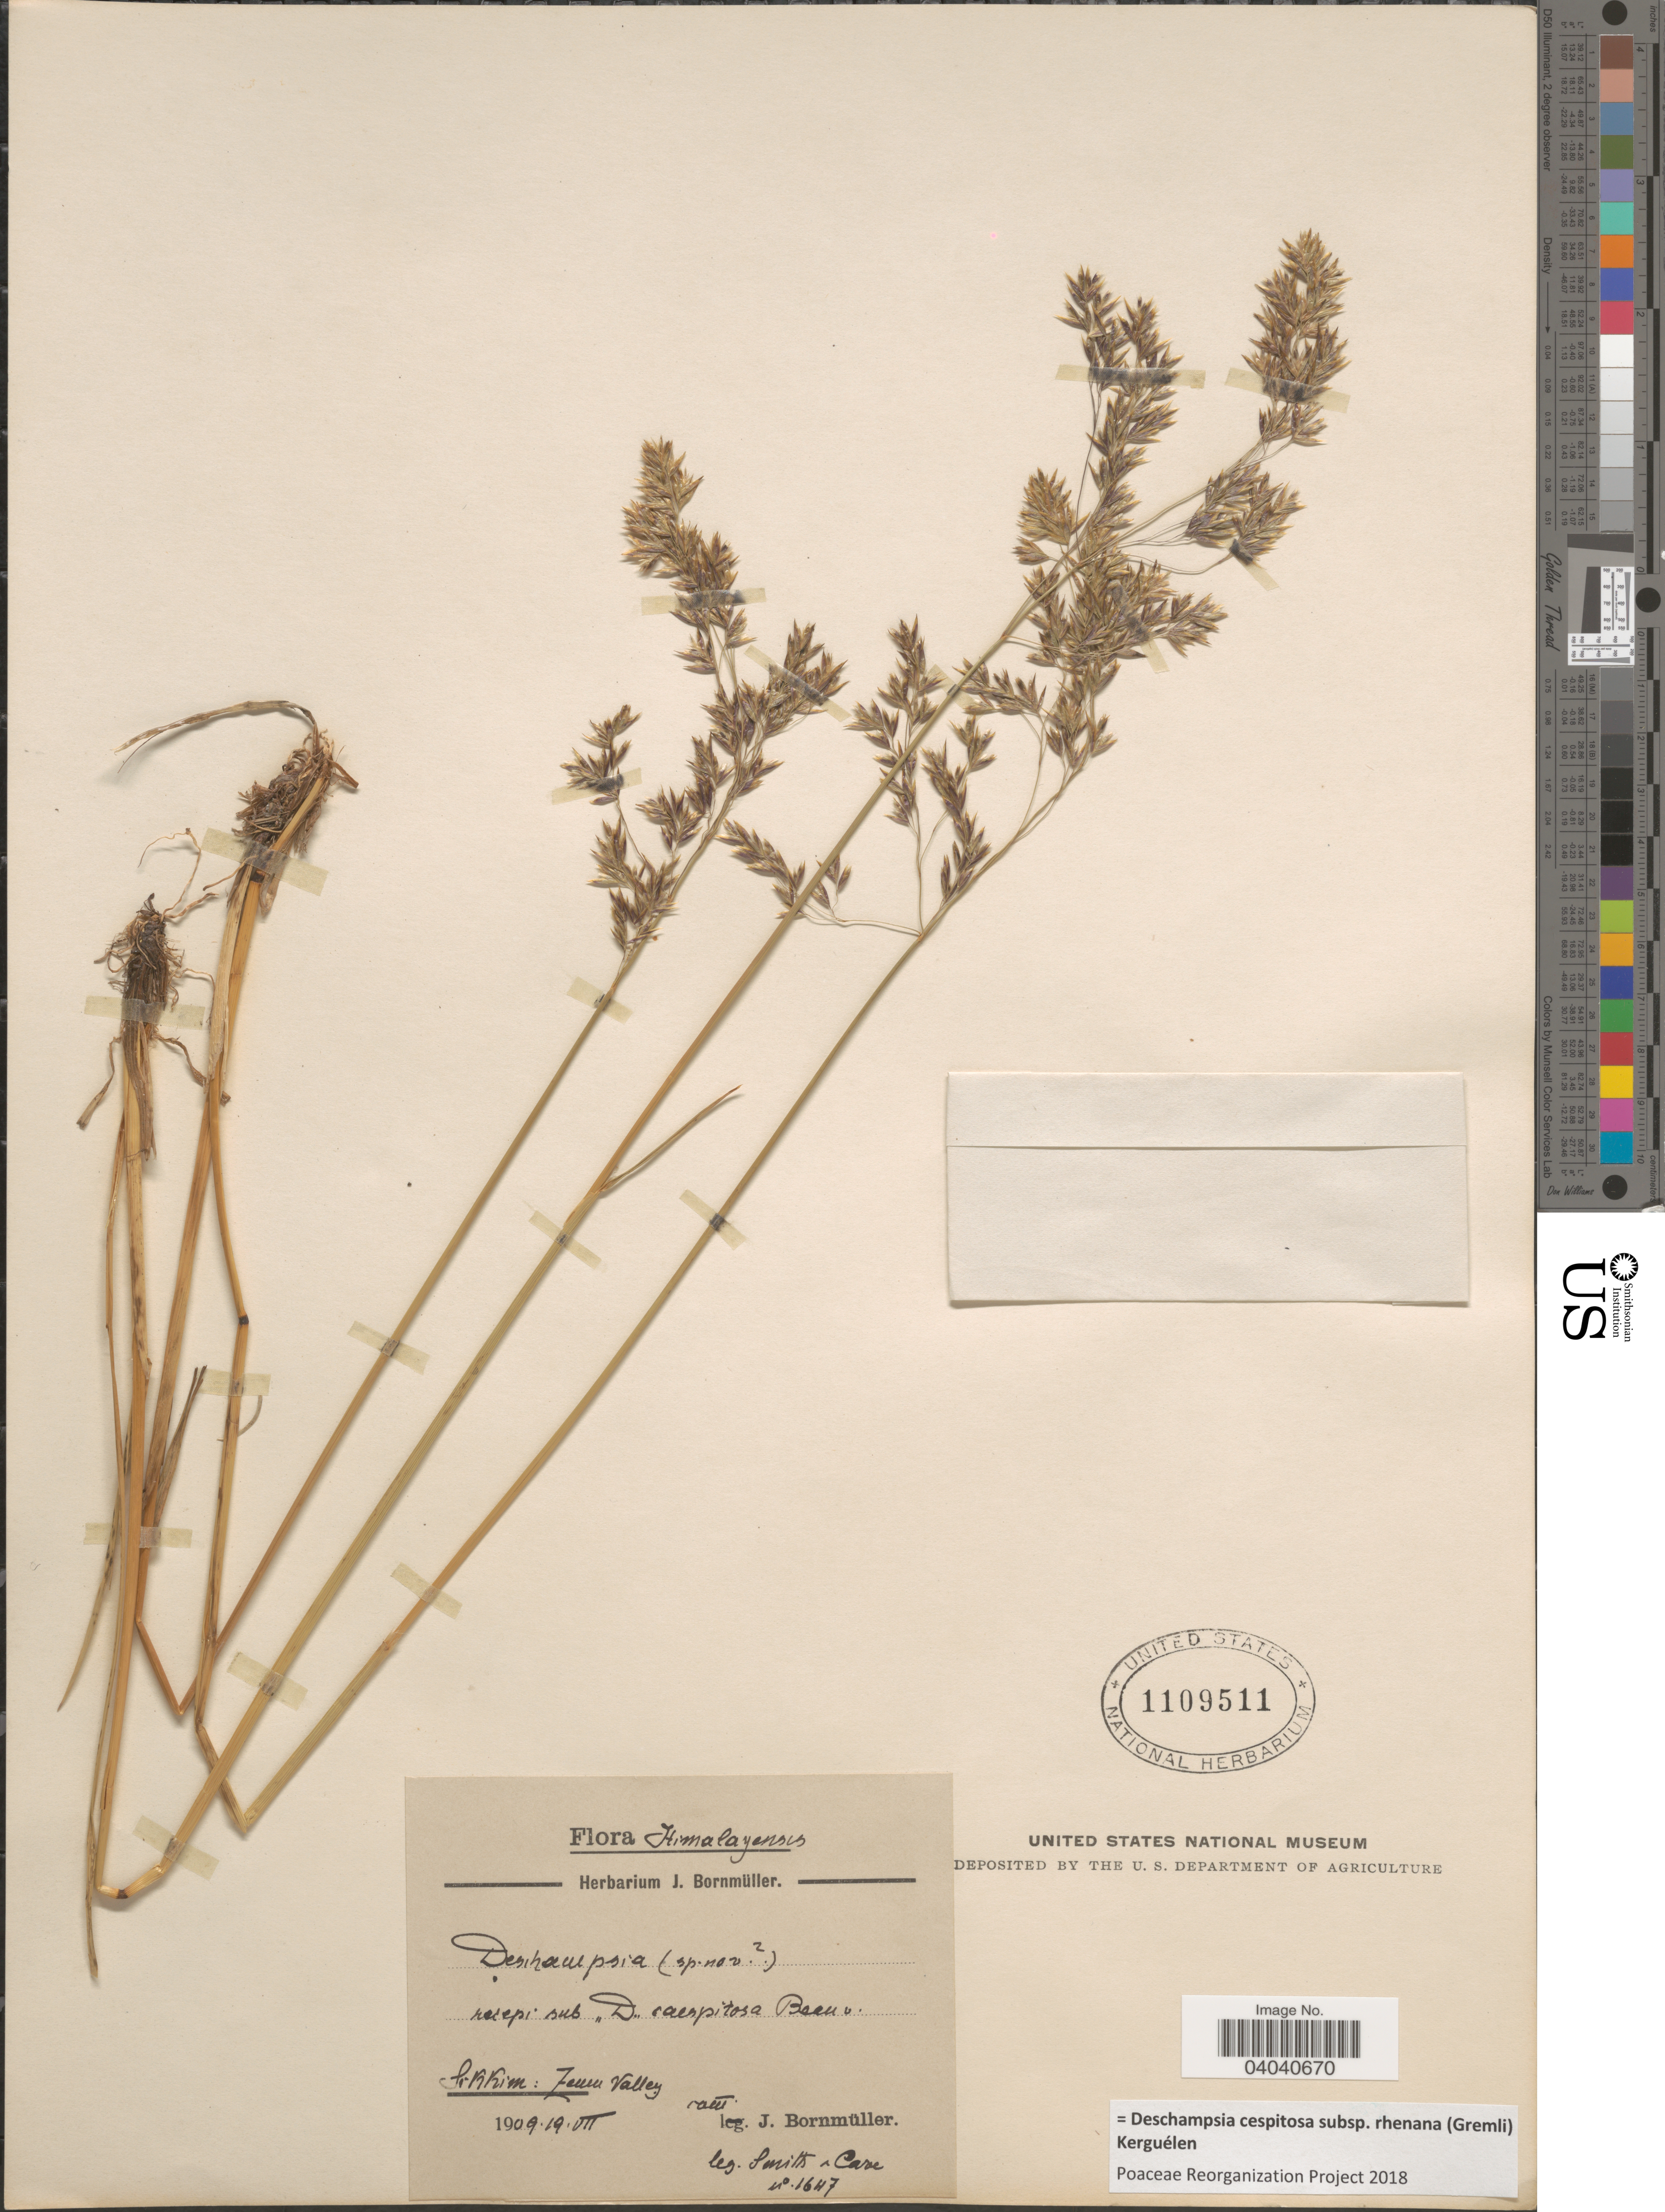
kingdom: Plantae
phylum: Tracheophyta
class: Liliopsida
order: Poales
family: Poaceae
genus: Deschampsia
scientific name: Deschampsia cespitosa subsp. rhenana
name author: (Gremli) Kerguélen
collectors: J. Bornmüller & -- Smith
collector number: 1647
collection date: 1909-07-19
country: India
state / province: Sikkim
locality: Himalayensis. Sikkim: Zenn Valley.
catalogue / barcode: US 1109511